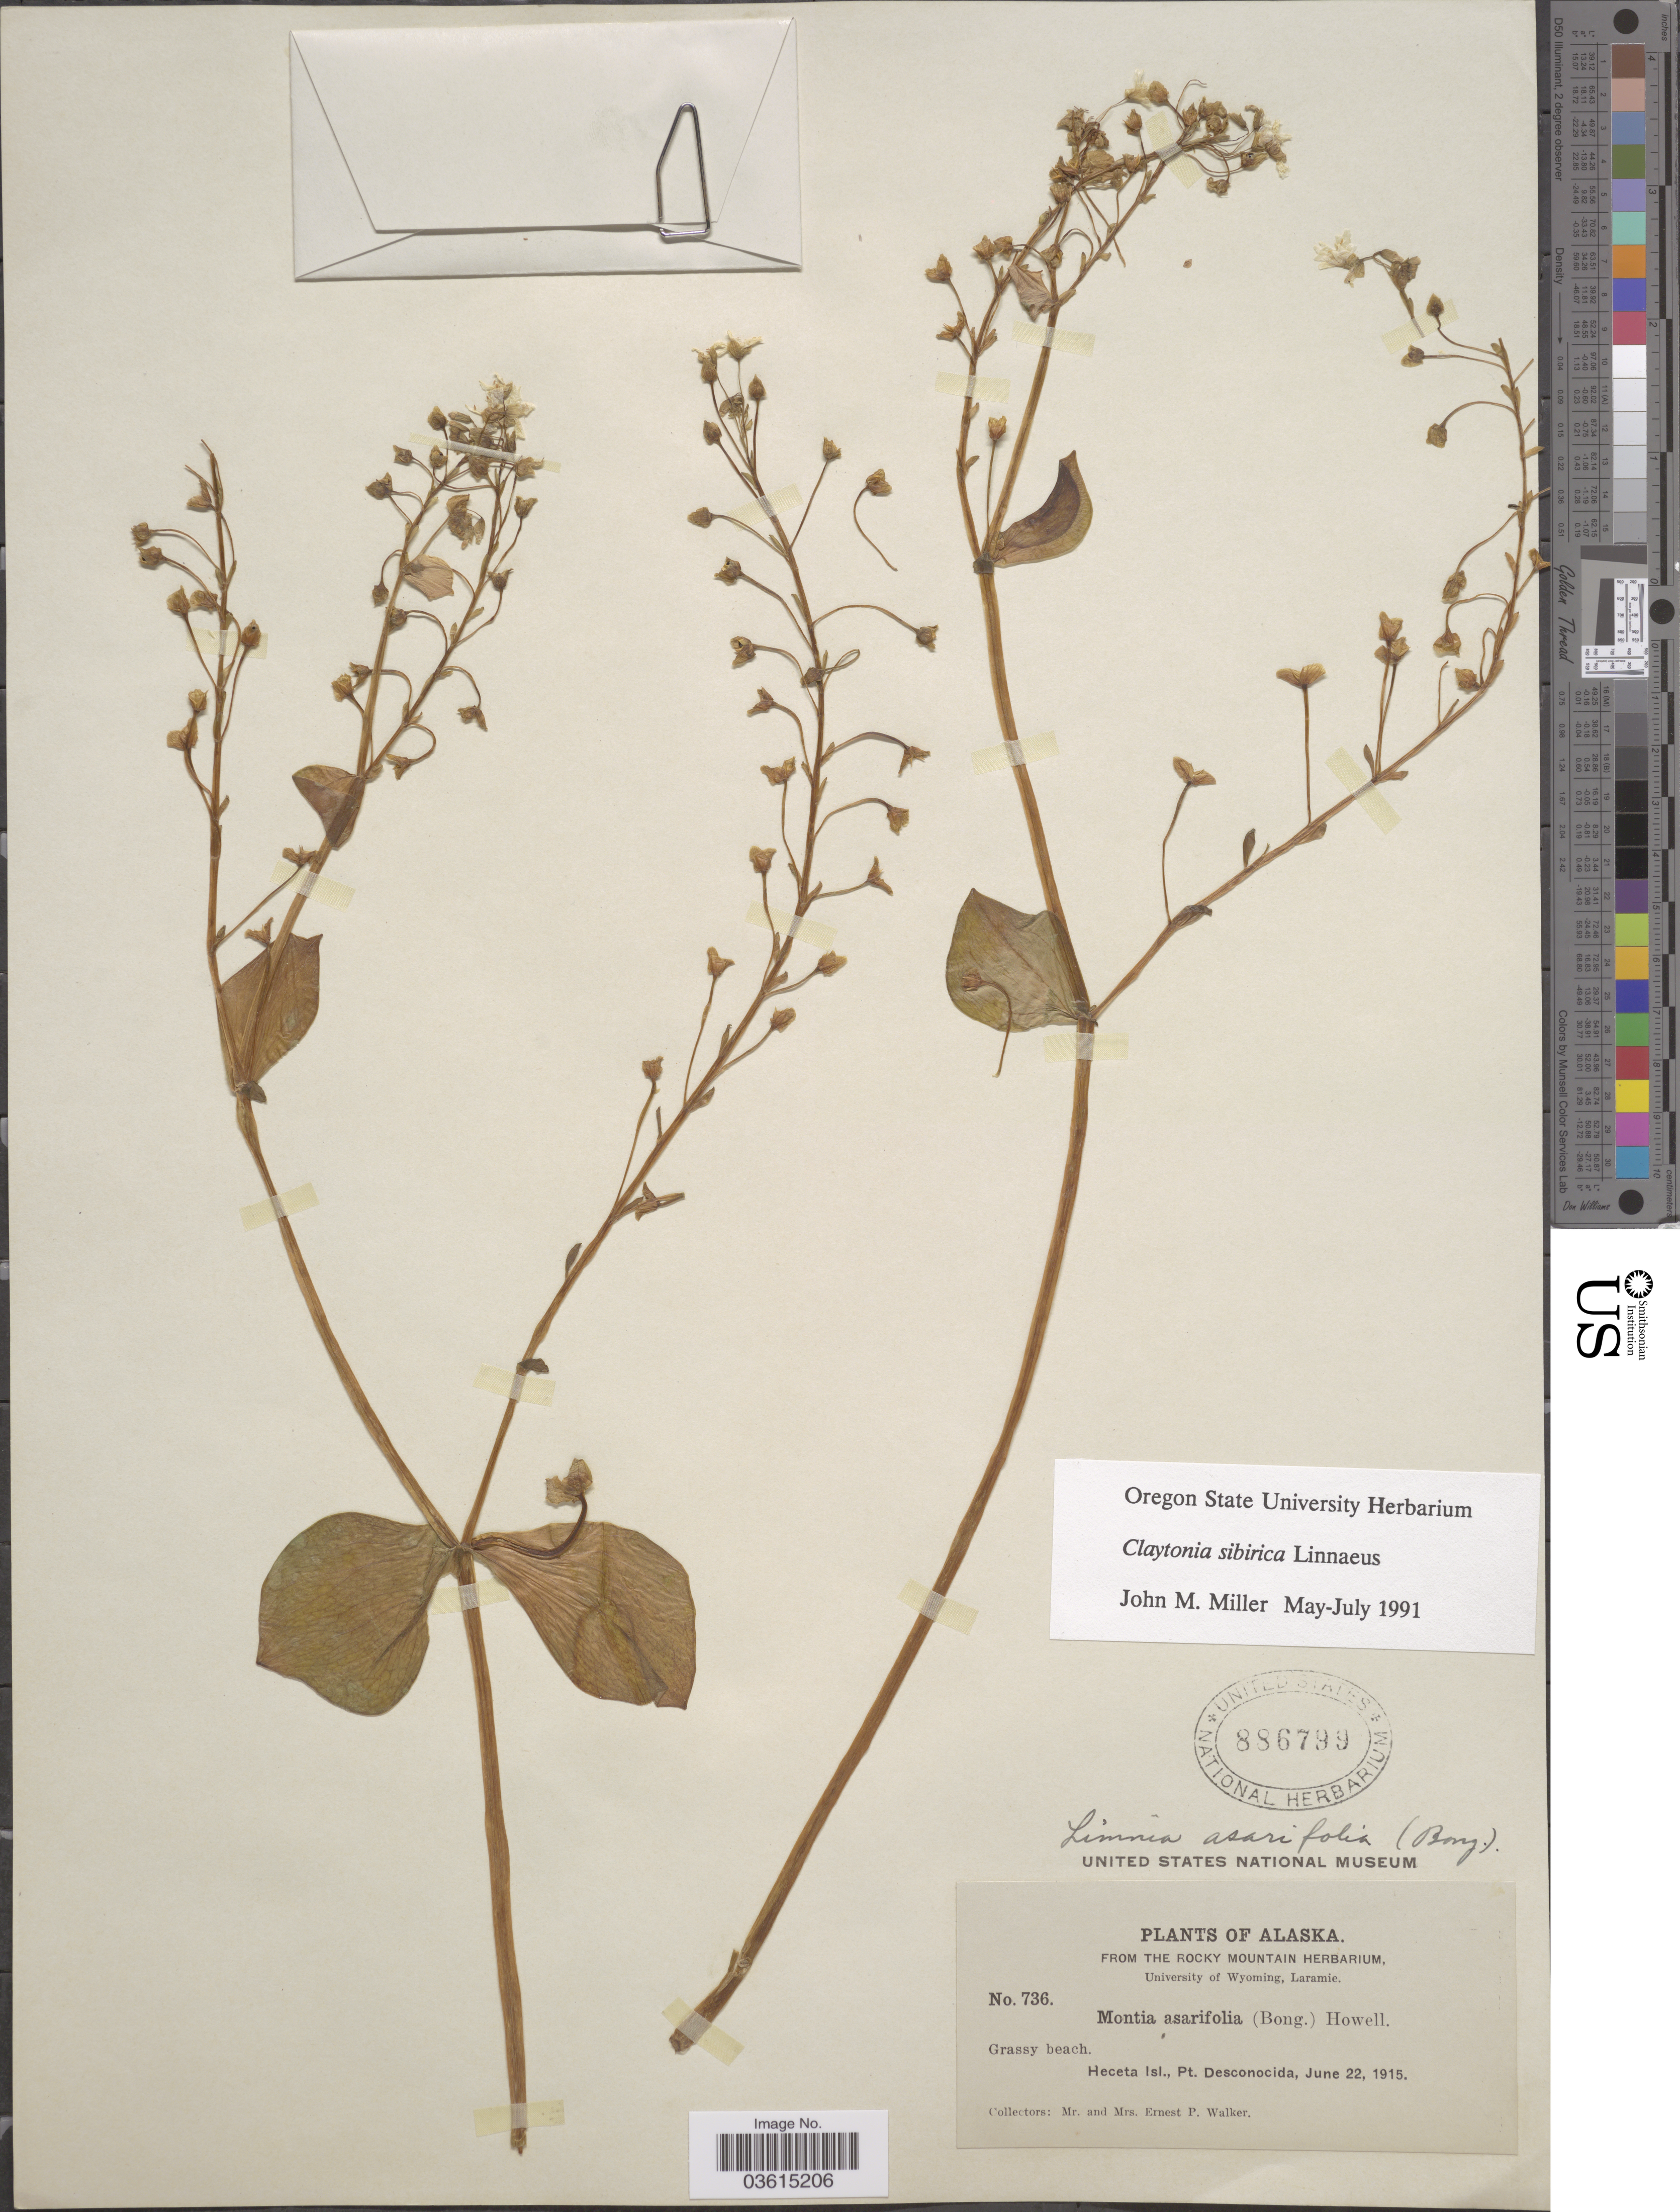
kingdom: Plantae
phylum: Tracheophyta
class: Magnoliopsida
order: Caryophyllales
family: Montiaceae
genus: Claytonia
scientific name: Claytonia sibirica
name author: L.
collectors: E. P. Walker & E. Walker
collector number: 736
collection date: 1915-06-22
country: United States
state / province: Alaska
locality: Heceta Isl., Pt. Desconocida.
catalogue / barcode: US 886799